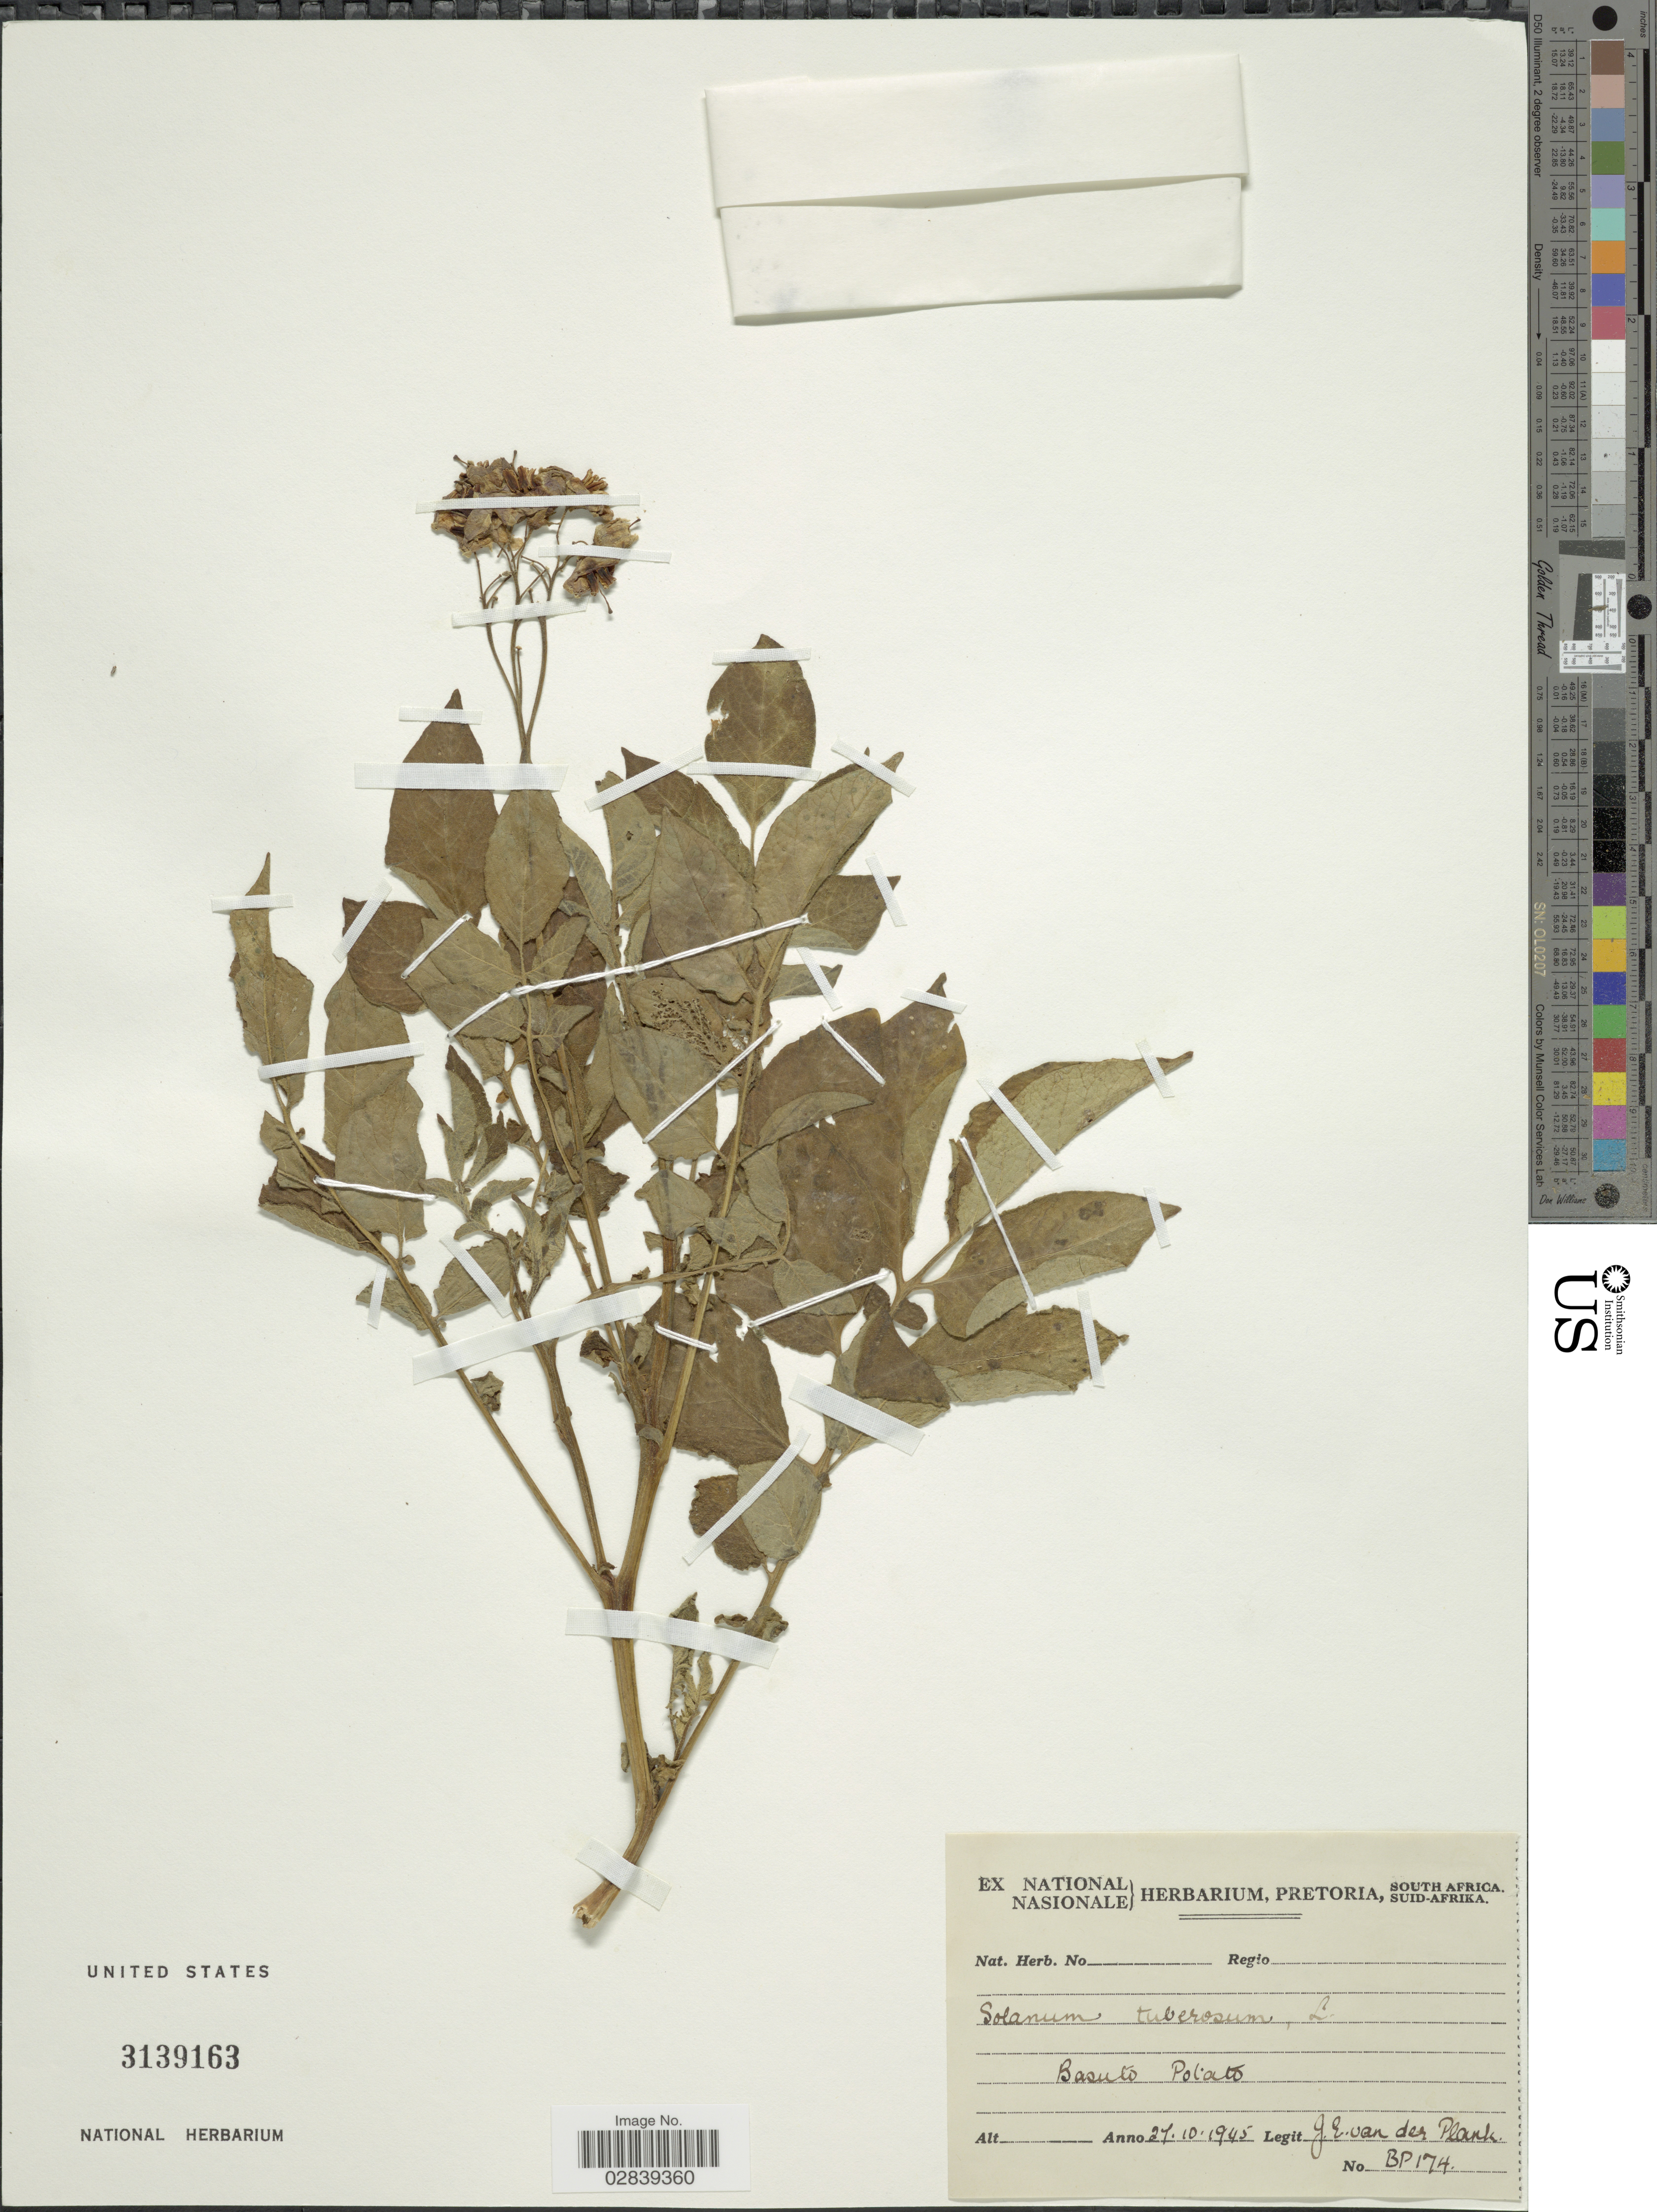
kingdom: Plantae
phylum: Tracheophyta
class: Magnoliopsida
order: Solanales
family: Solanaceae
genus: Solanum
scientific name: Solanum tuberosum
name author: L.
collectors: J. Vanderplank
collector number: BP174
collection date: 1945-10-27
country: South Africa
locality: Basuto Potato [interpreted].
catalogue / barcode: US 3139163